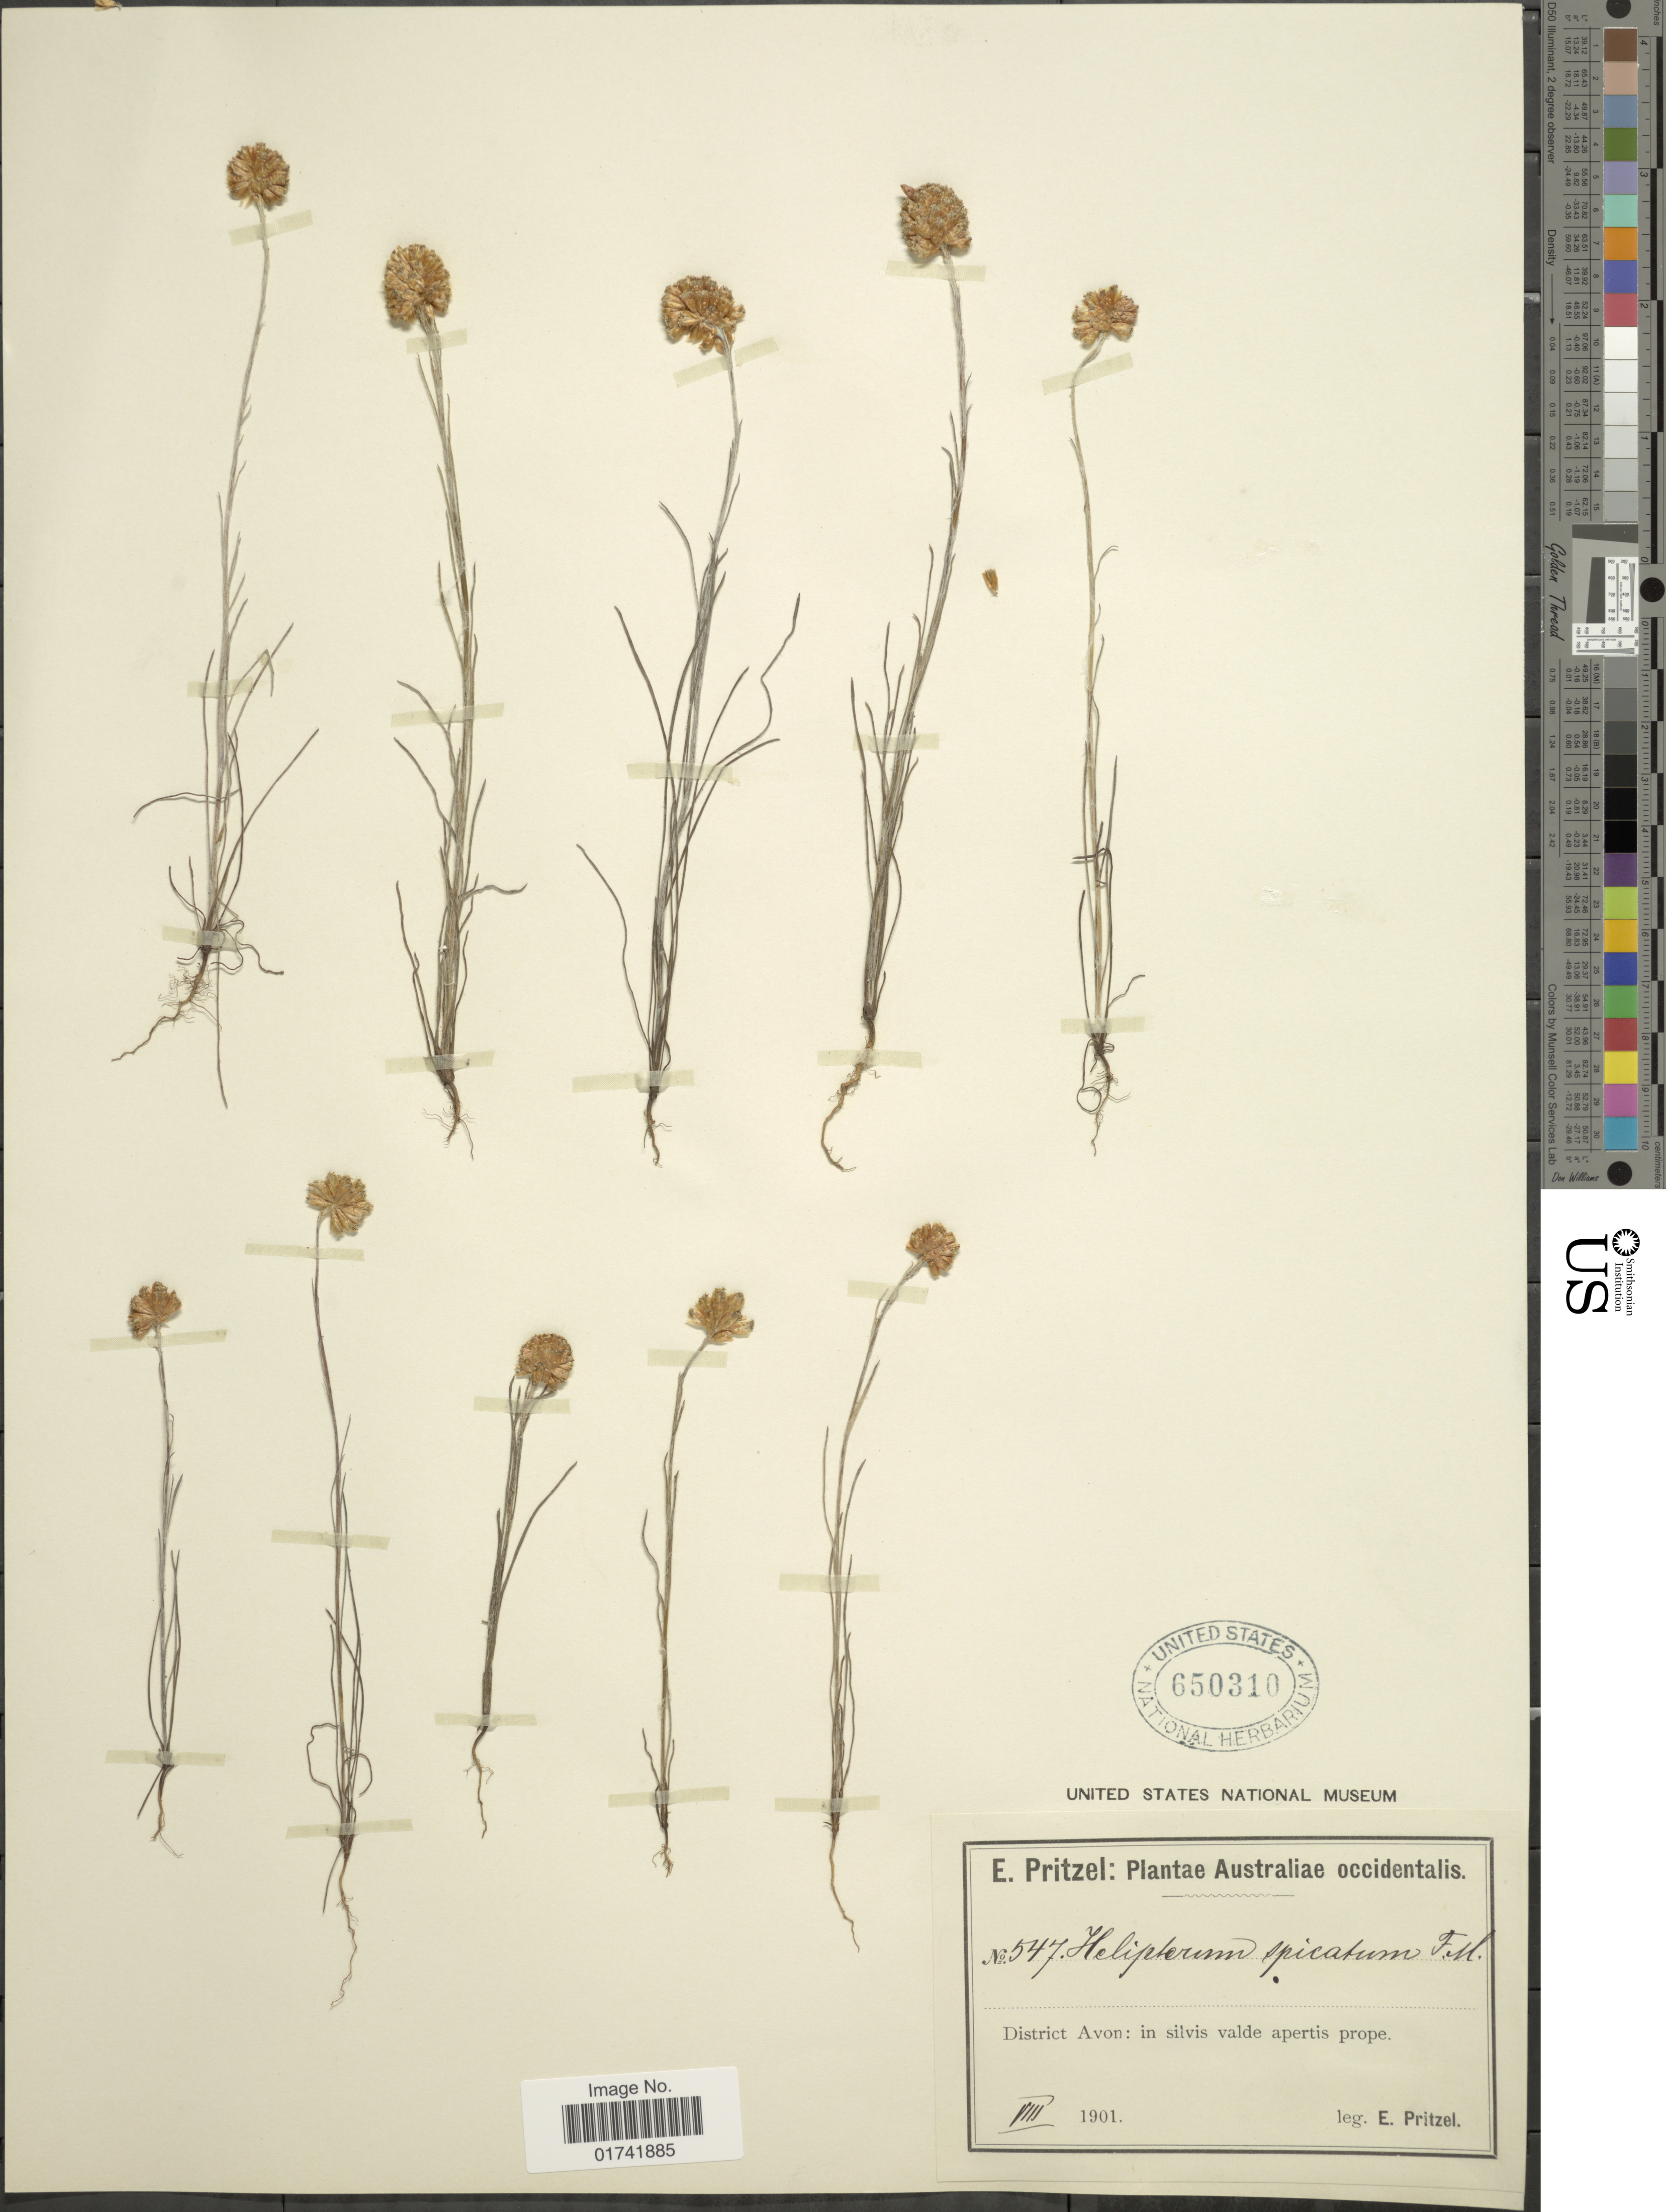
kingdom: Plantae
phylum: Tracheophyta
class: Magnoliopsida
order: Asterales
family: Asteraceae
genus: Rhodanthe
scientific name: Rhodanthe spicata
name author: (Steetz) Paul G. Wilson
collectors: E. G. Pritzel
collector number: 547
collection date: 1901-08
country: Australia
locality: District Avon: in silvis valde apertis prope.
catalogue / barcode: US 650310